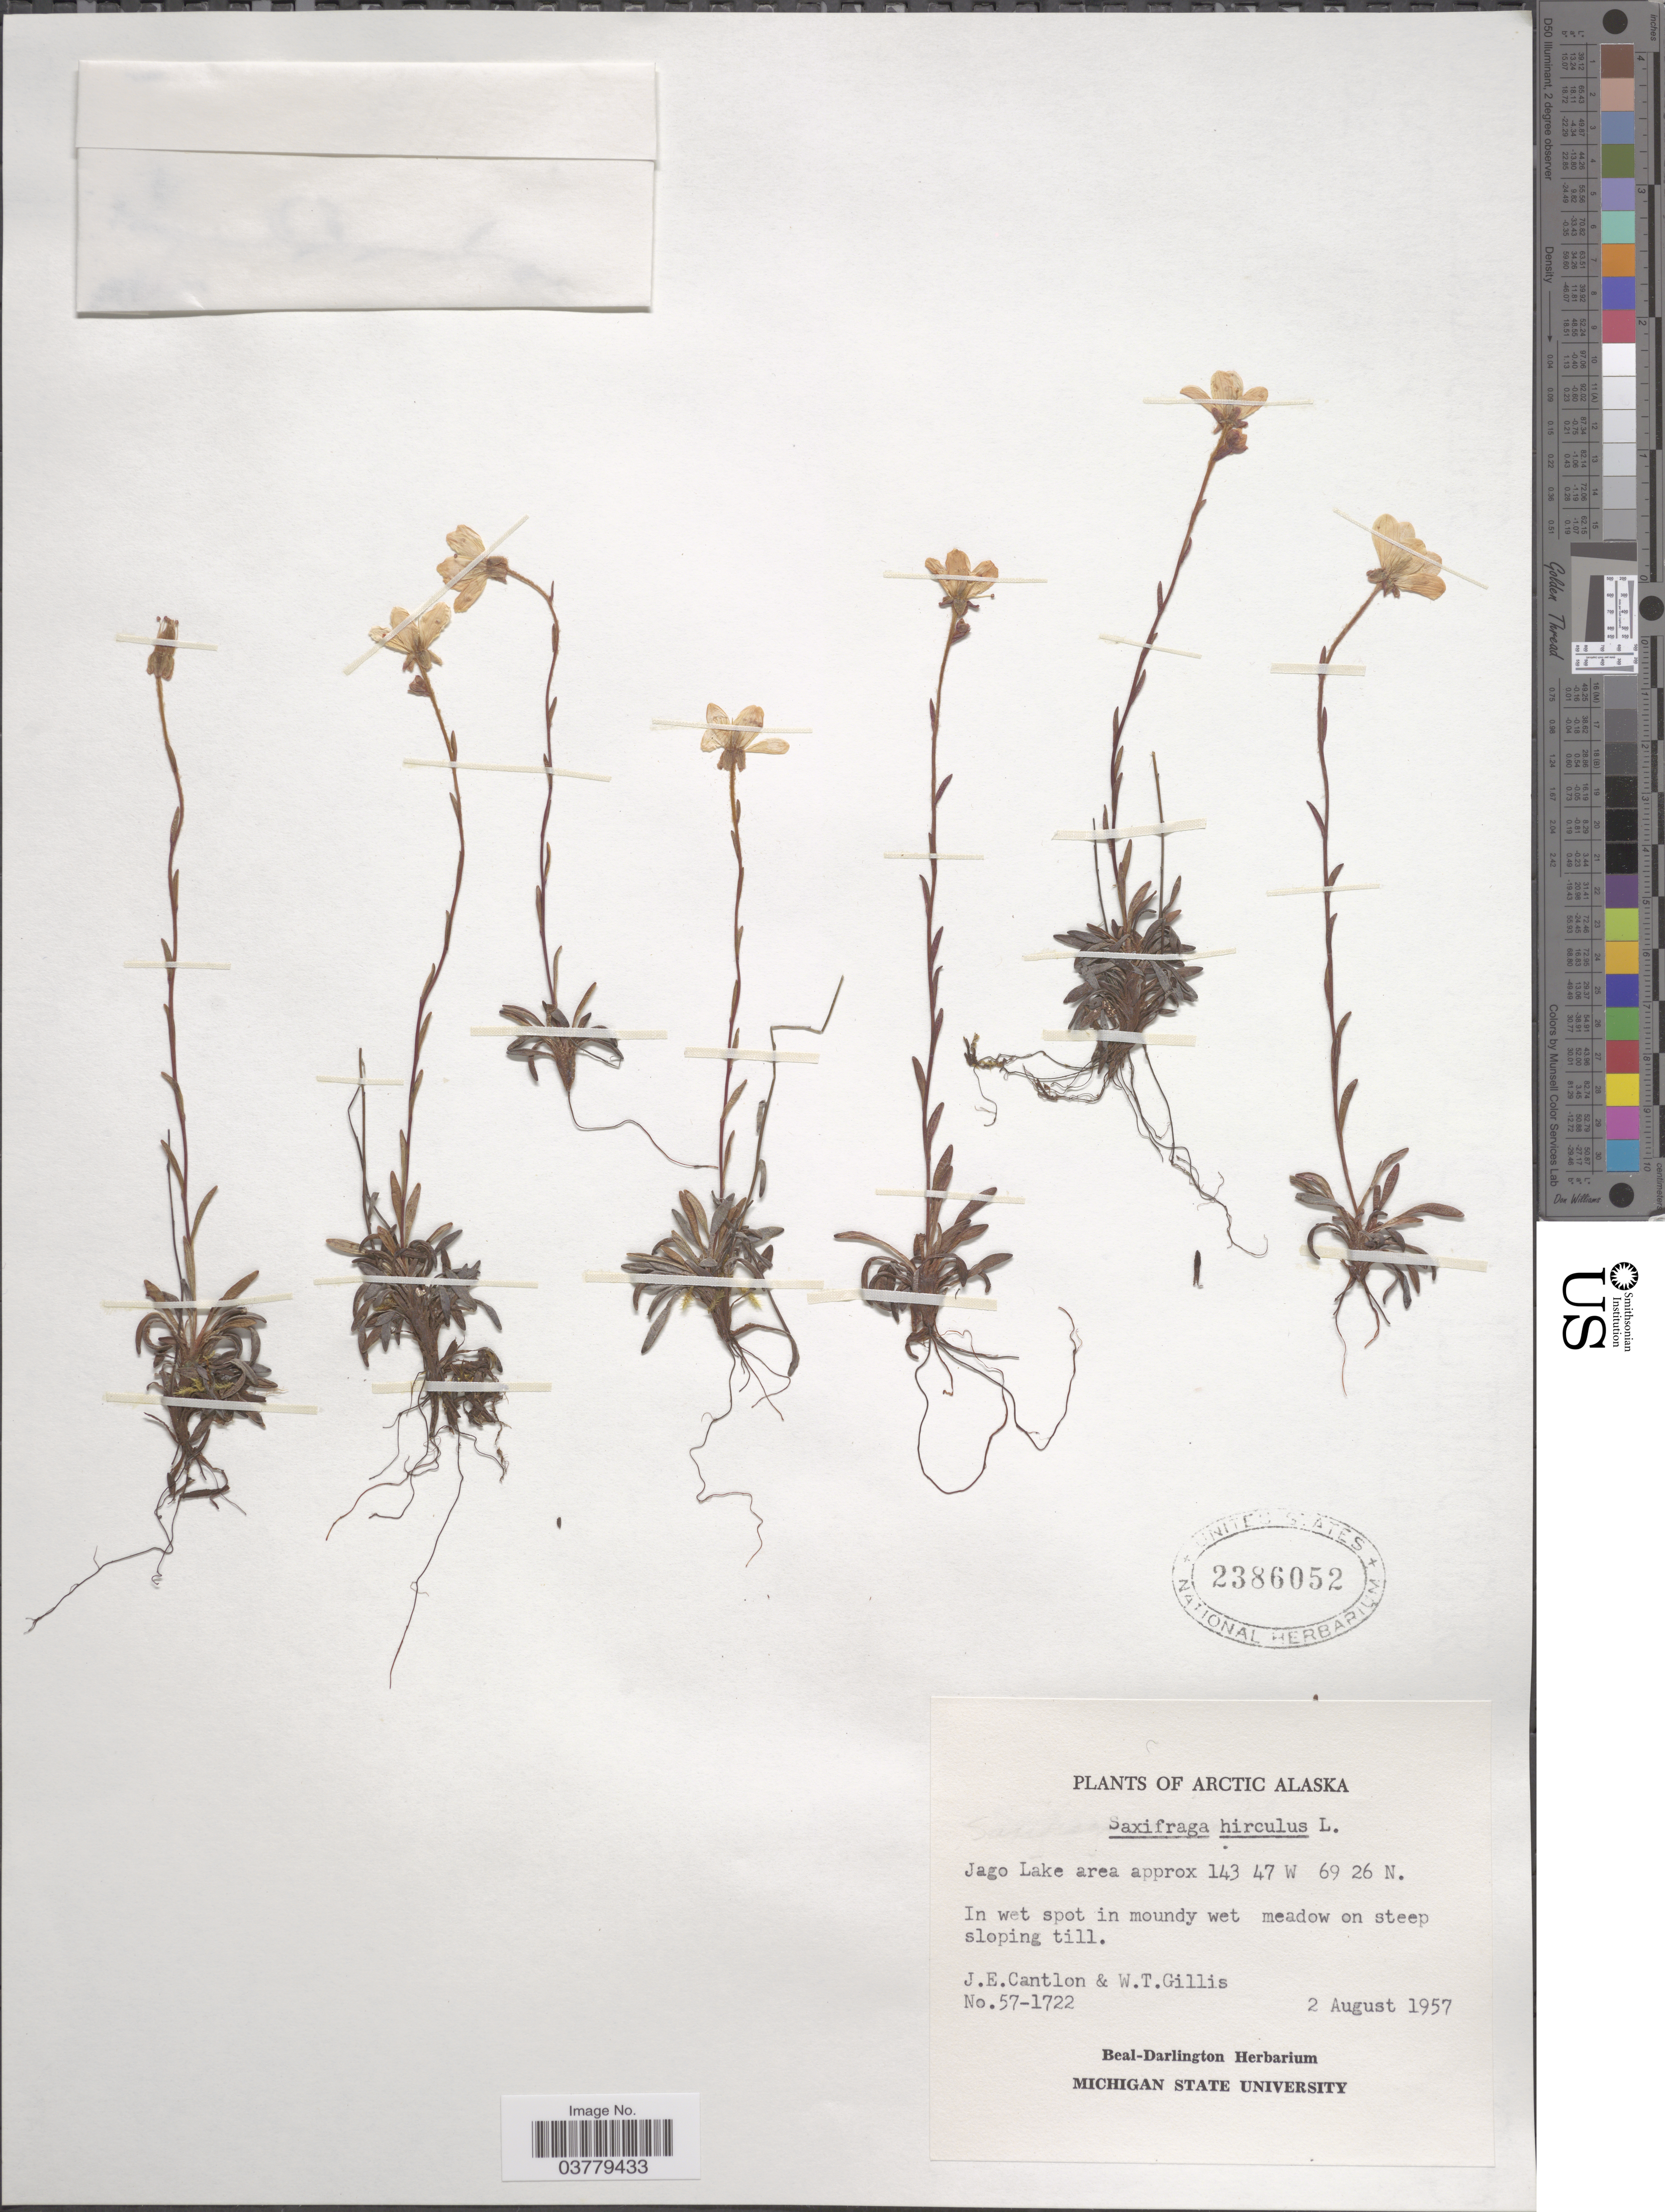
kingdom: Plantae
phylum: Tracheophyta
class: Magnoliopsida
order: Saxifragales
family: Saxifragaceae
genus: Saxifraga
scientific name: Saxifraga hirculus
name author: L.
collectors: J. Cantlon & W. T. Gillis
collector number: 57-1722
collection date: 1957-08-02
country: United States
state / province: Alaska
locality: Arctic Alaska. Jago Lake area.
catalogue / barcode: US 2386052